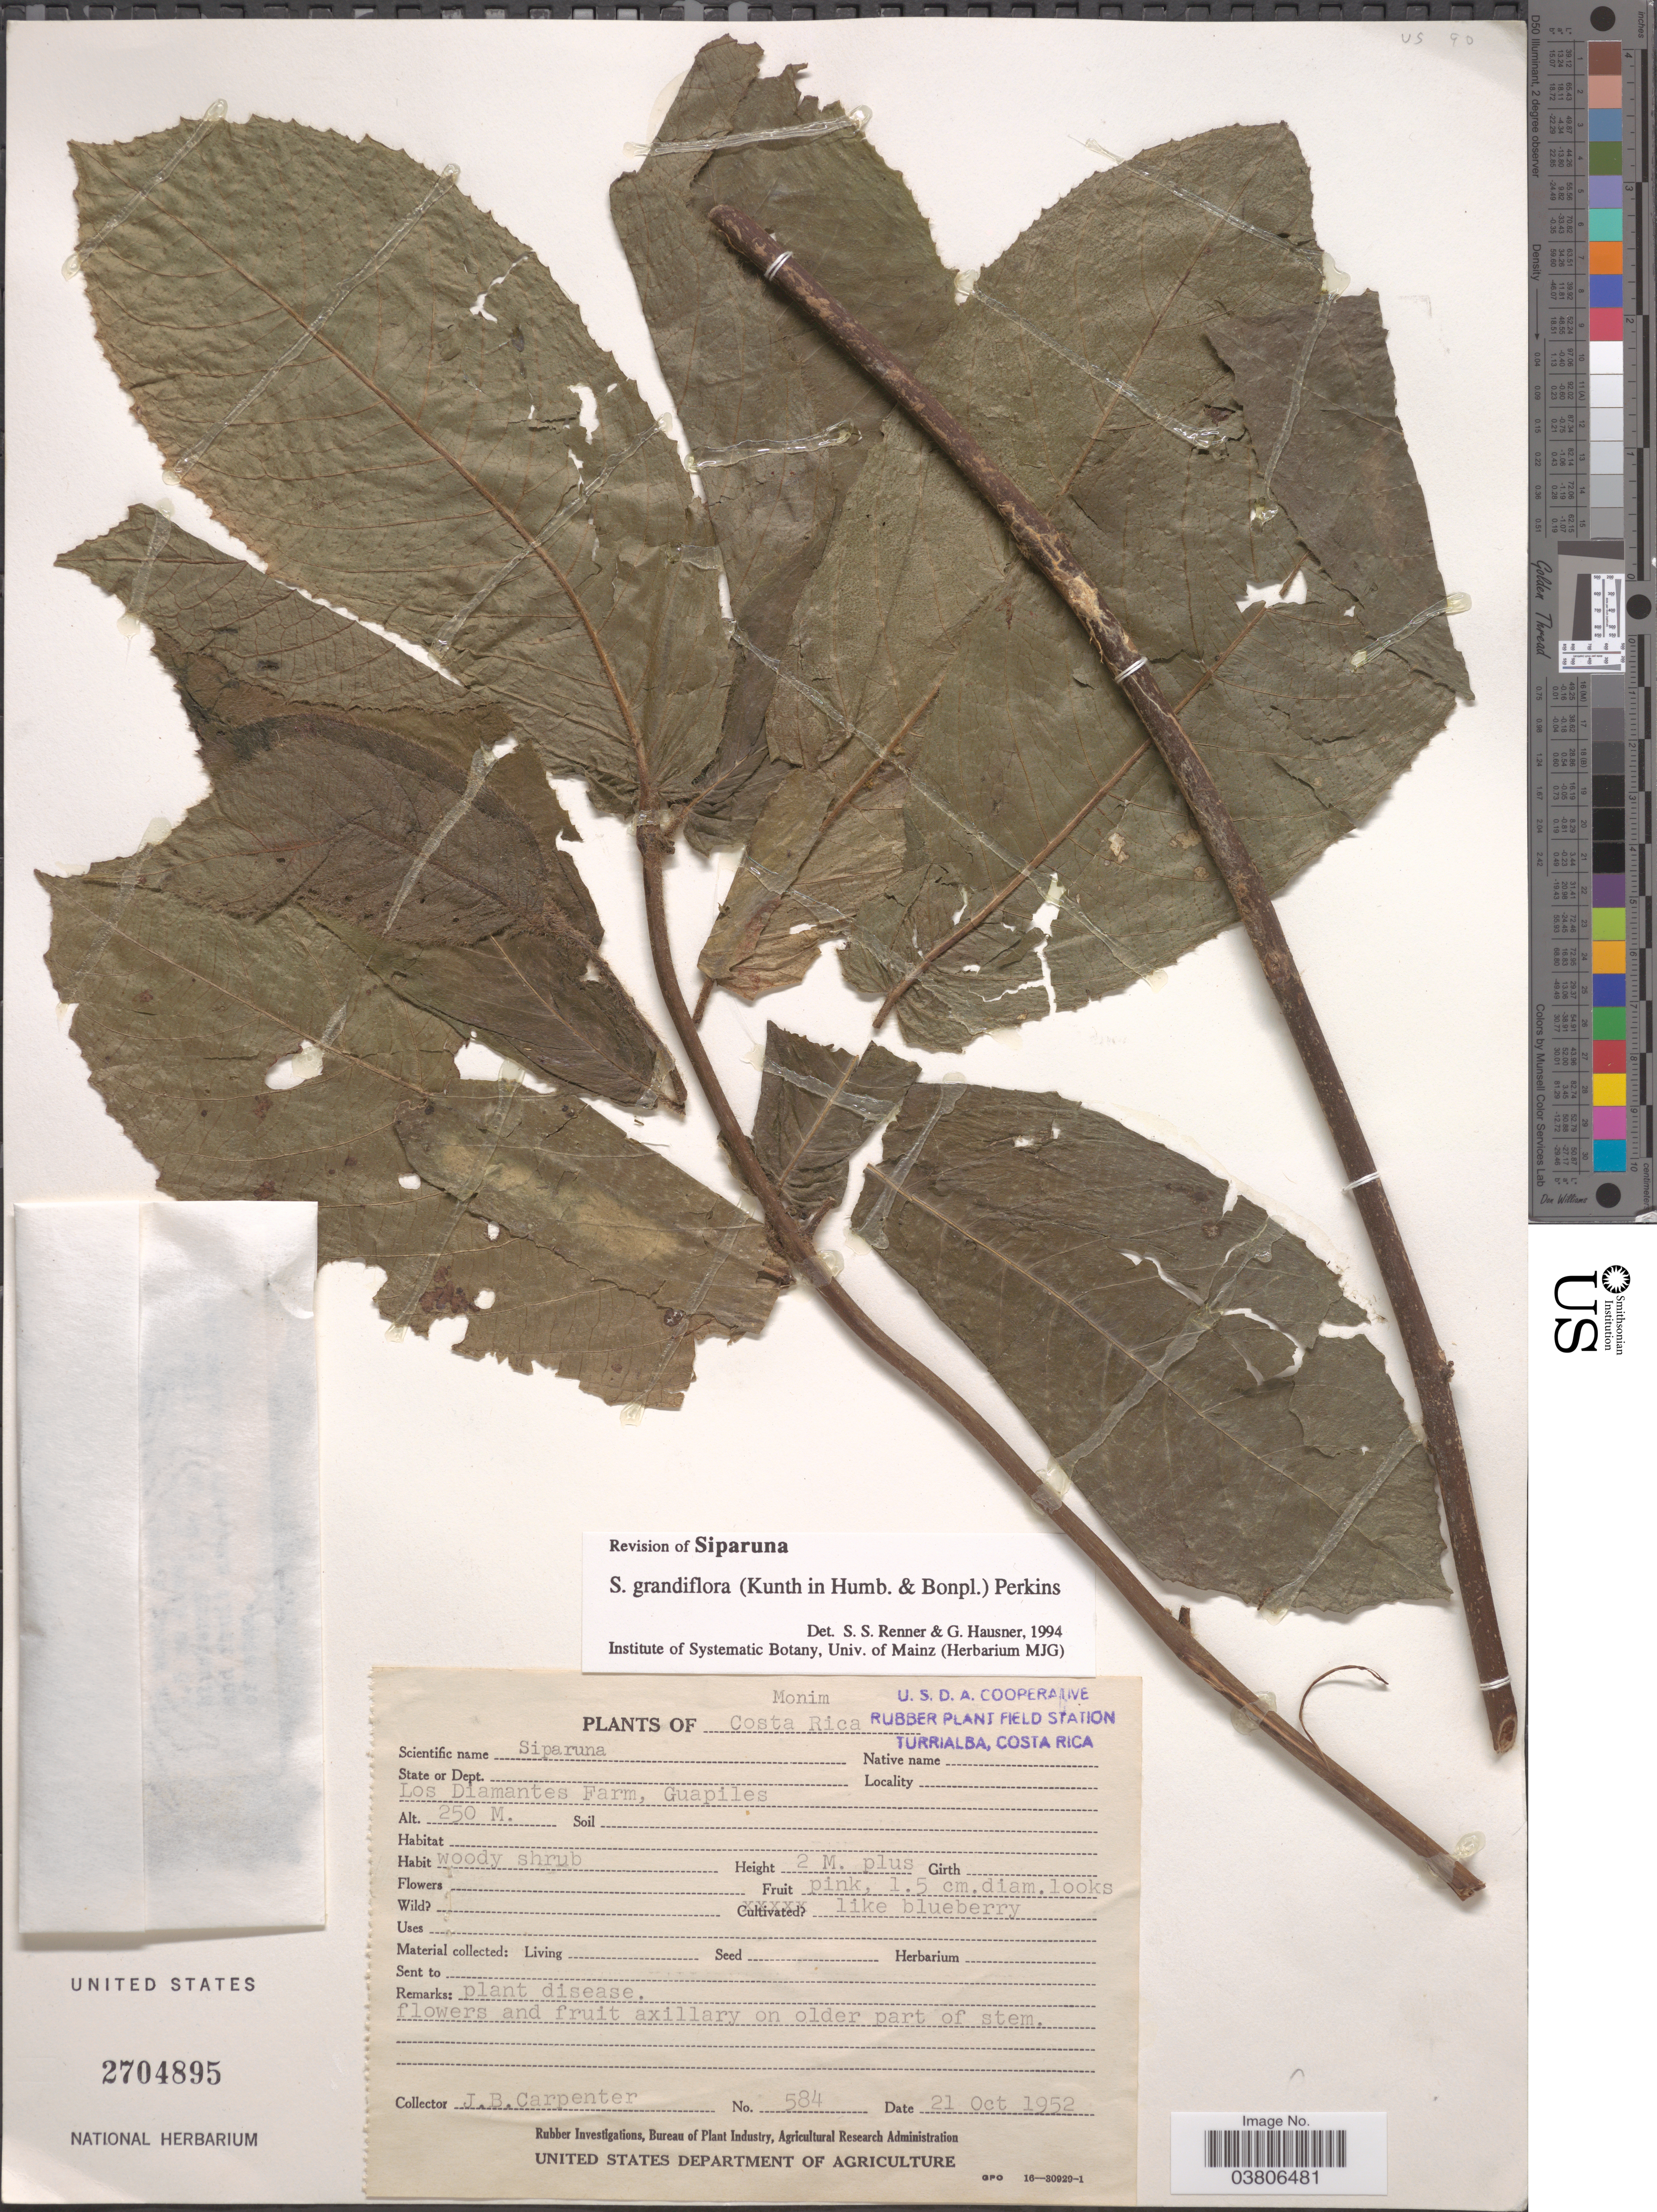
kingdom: Plantae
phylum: Tracheophyta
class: Magnoliopsida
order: Laurales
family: Siparunaceae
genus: Siparuna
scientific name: Siparuna grandiflora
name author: (Kunth) A. DC.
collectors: J. Carpenter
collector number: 584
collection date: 1952-10-21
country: Costa Rica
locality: Los Diamantes Farm, Guapiles.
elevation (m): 250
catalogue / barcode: US 2704895